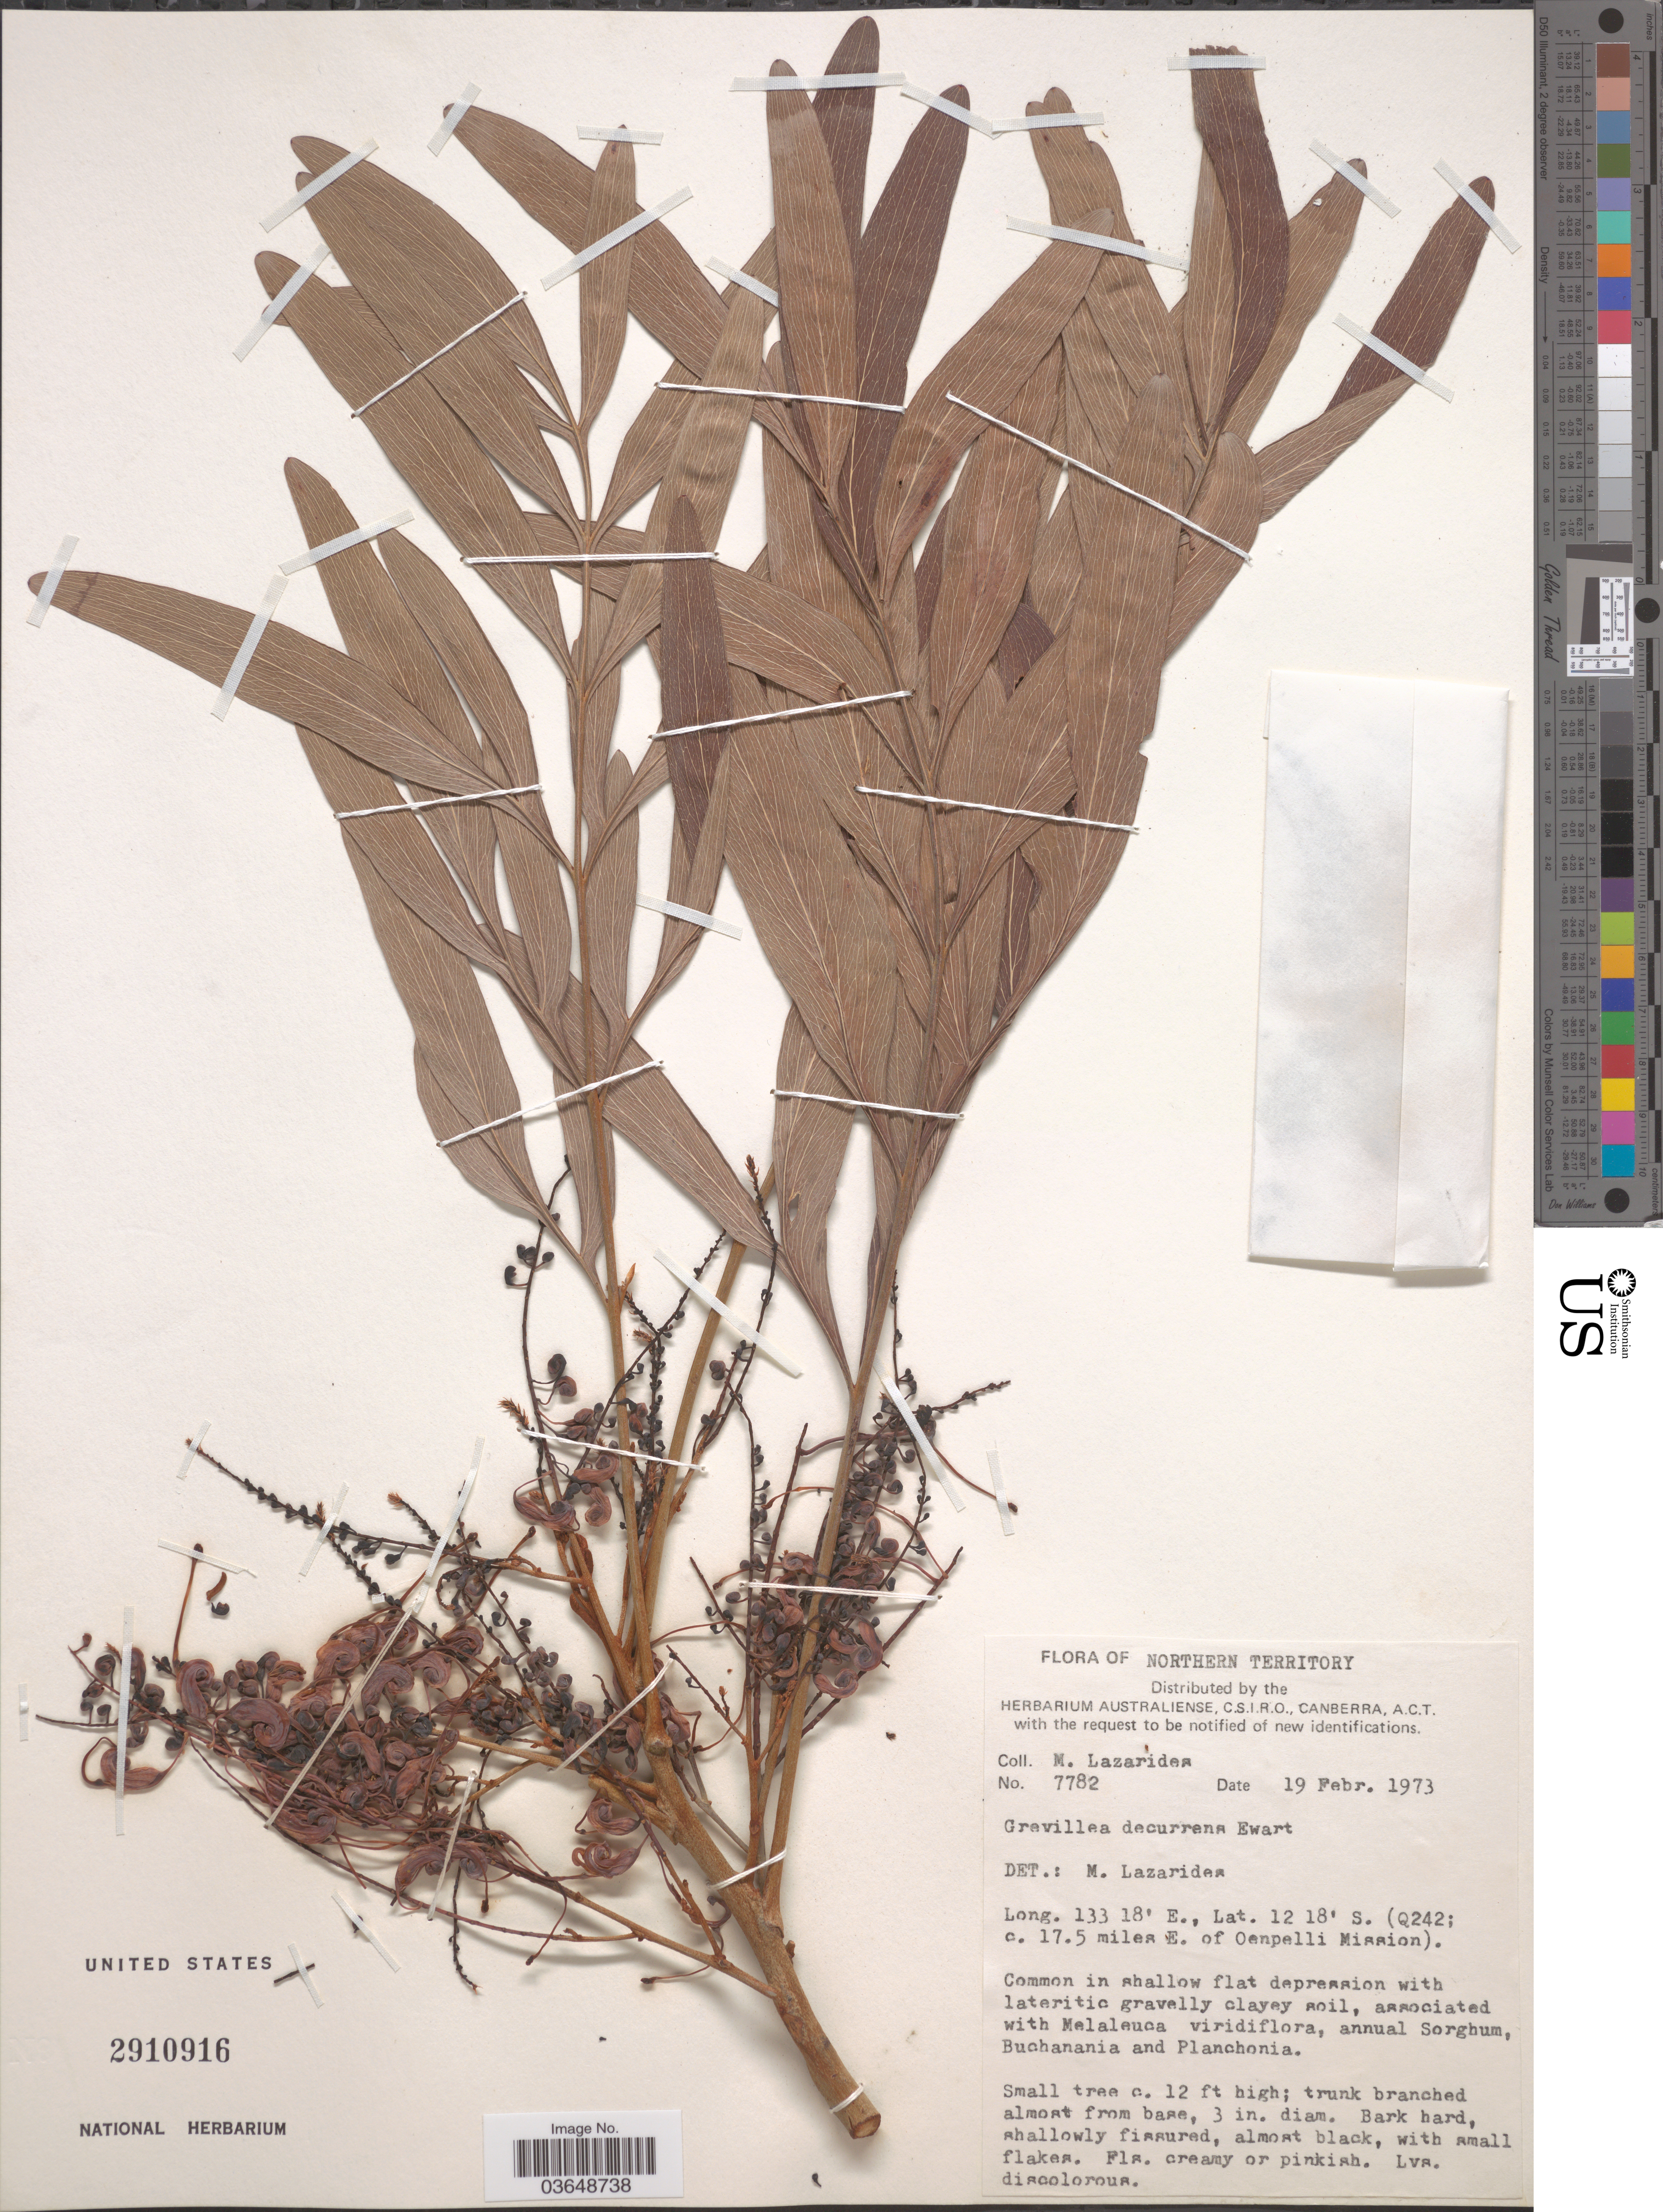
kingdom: Plantae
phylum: Tracheophyta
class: Magnoliopsida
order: Proteales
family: Proteaceae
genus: Grevillea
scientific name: Grevillea decurrens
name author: Ewart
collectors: M. Lazarides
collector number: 7782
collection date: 1973-02-19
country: Australia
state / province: Northern Territory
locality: (Q242; c. 17.5 miles E. of Oenpelli Mission).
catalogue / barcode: US 2910916